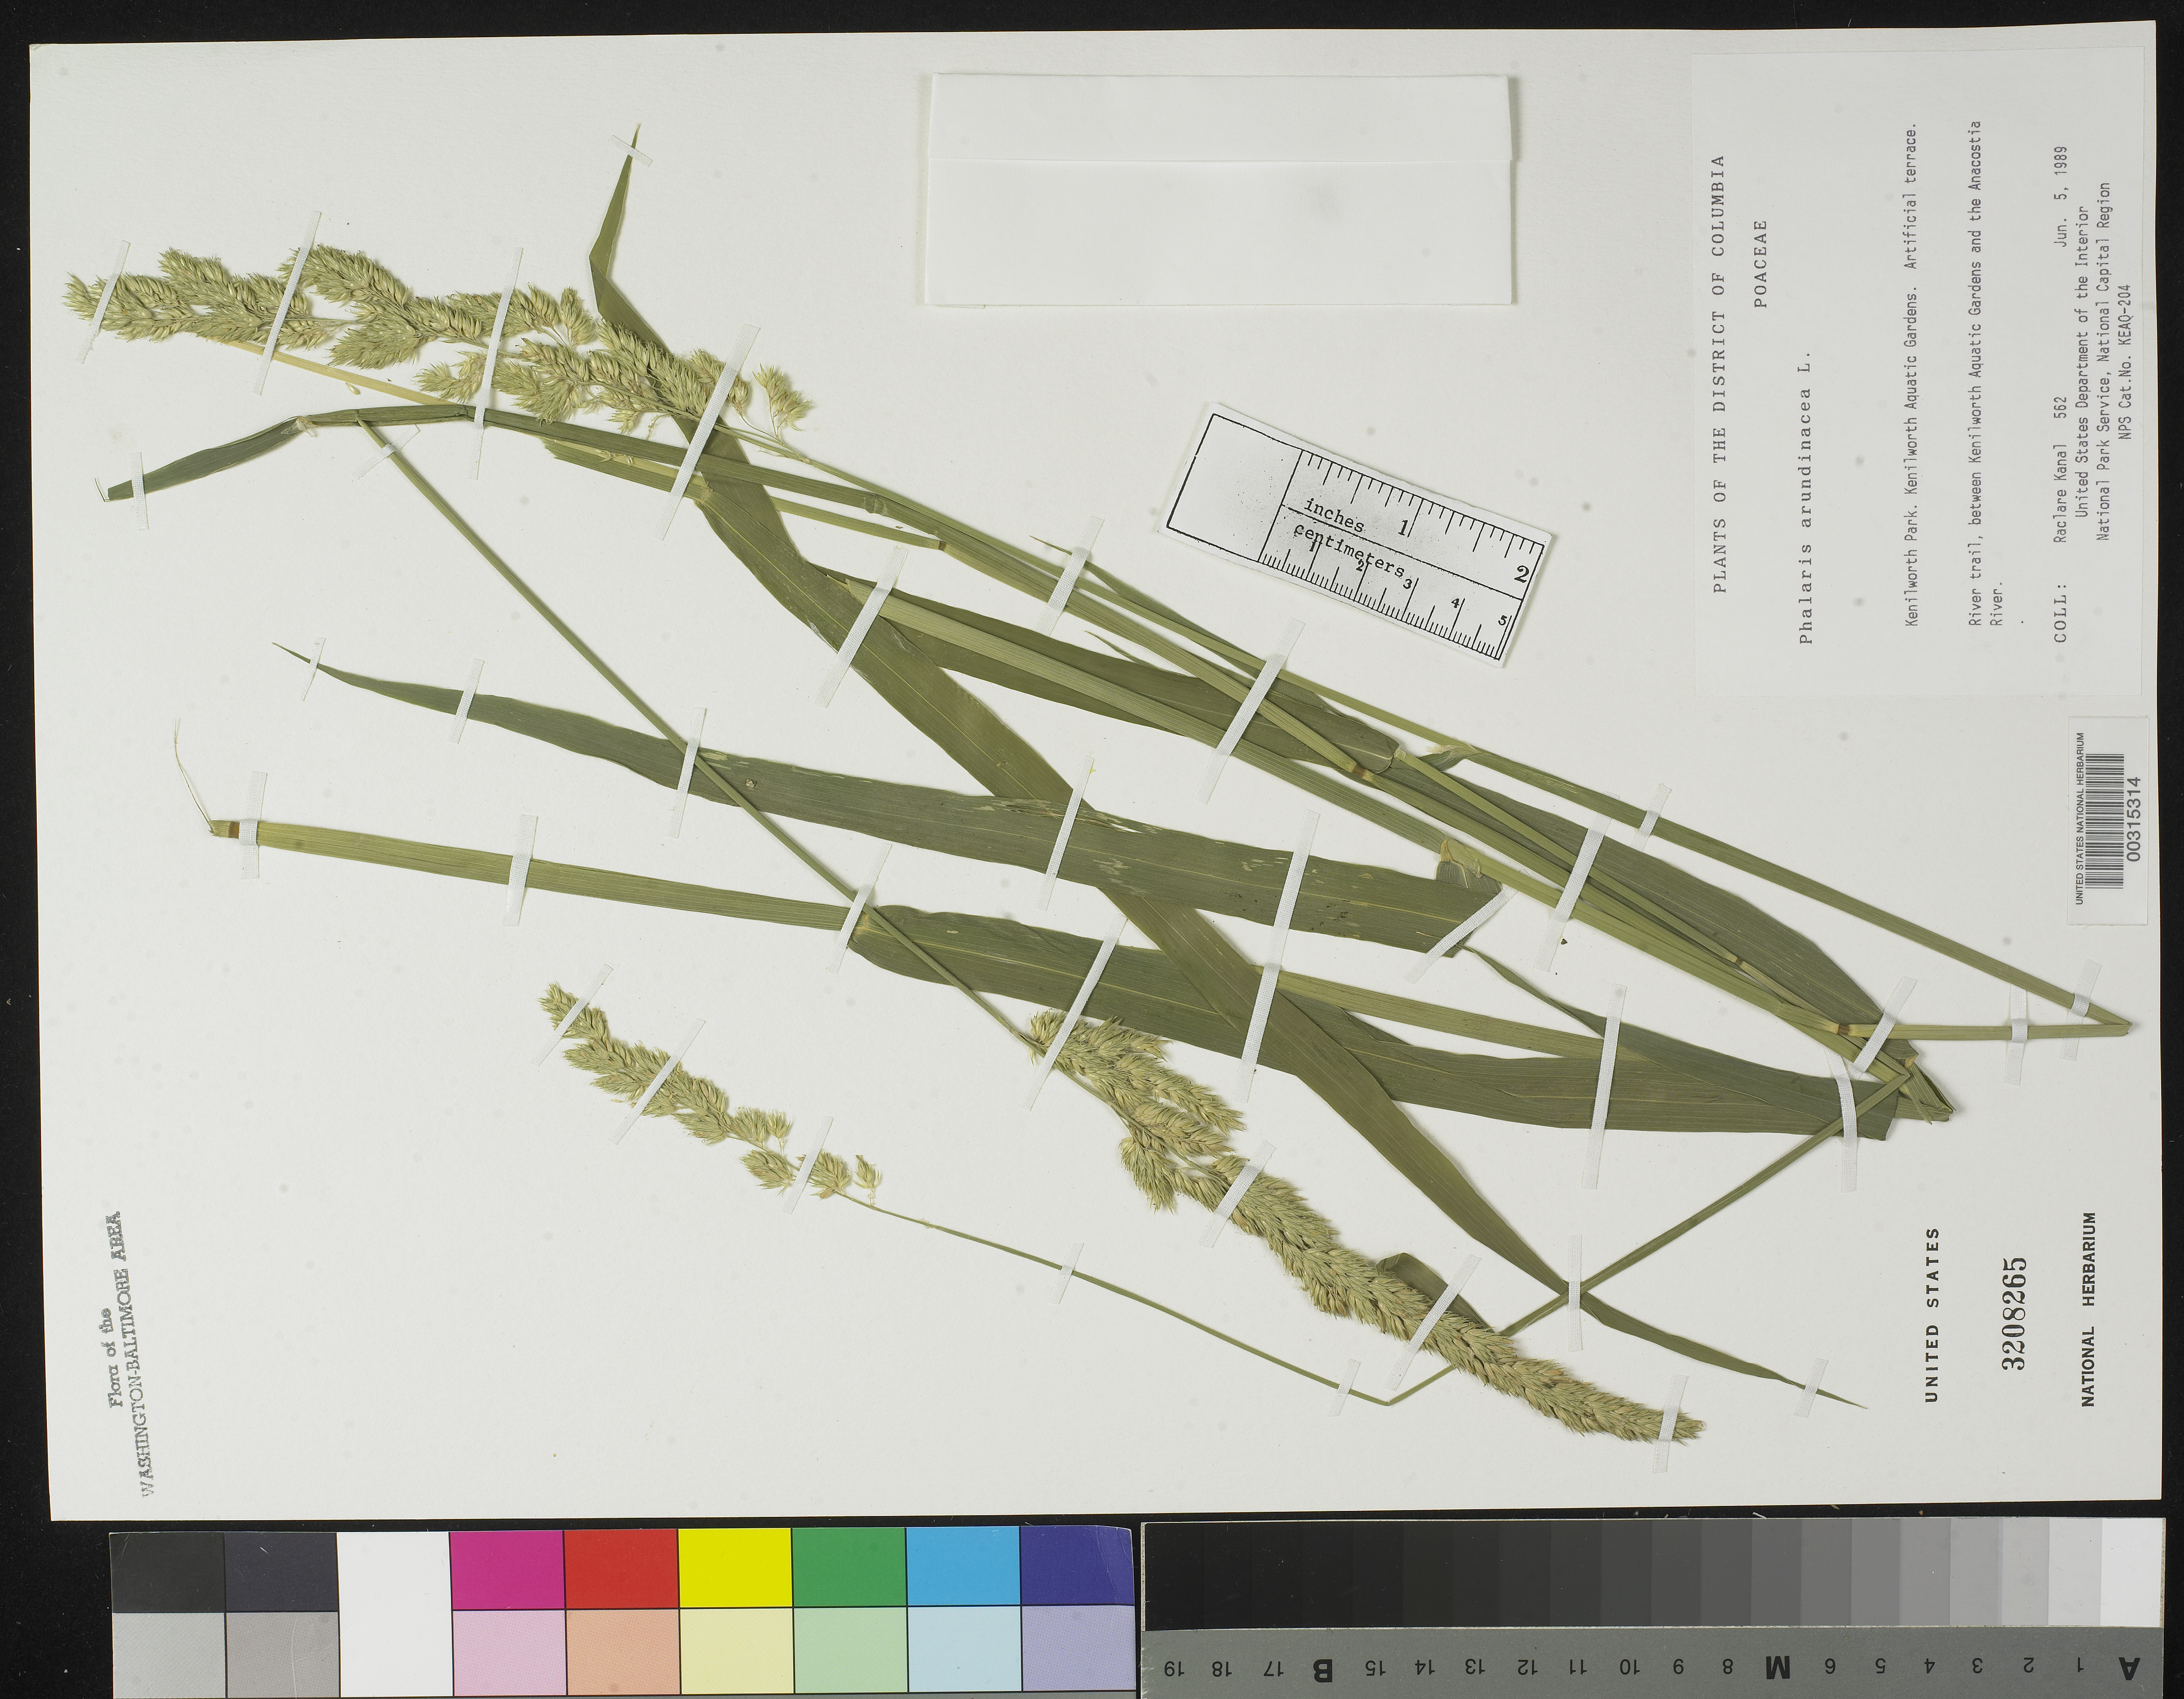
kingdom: Plantae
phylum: Tracheophyta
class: Liliopsida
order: Poales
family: Poaceae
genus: Phalaris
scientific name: Phalaris arundinacea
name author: L.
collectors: R. Kanal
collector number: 562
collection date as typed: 05 Jun 1989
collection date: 1989-06-05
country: United States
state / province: District of Columbia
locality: Kenilworth Park, Kenilworth Aquatic Gardens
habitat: Artificial terrace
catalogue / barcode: US 3208265